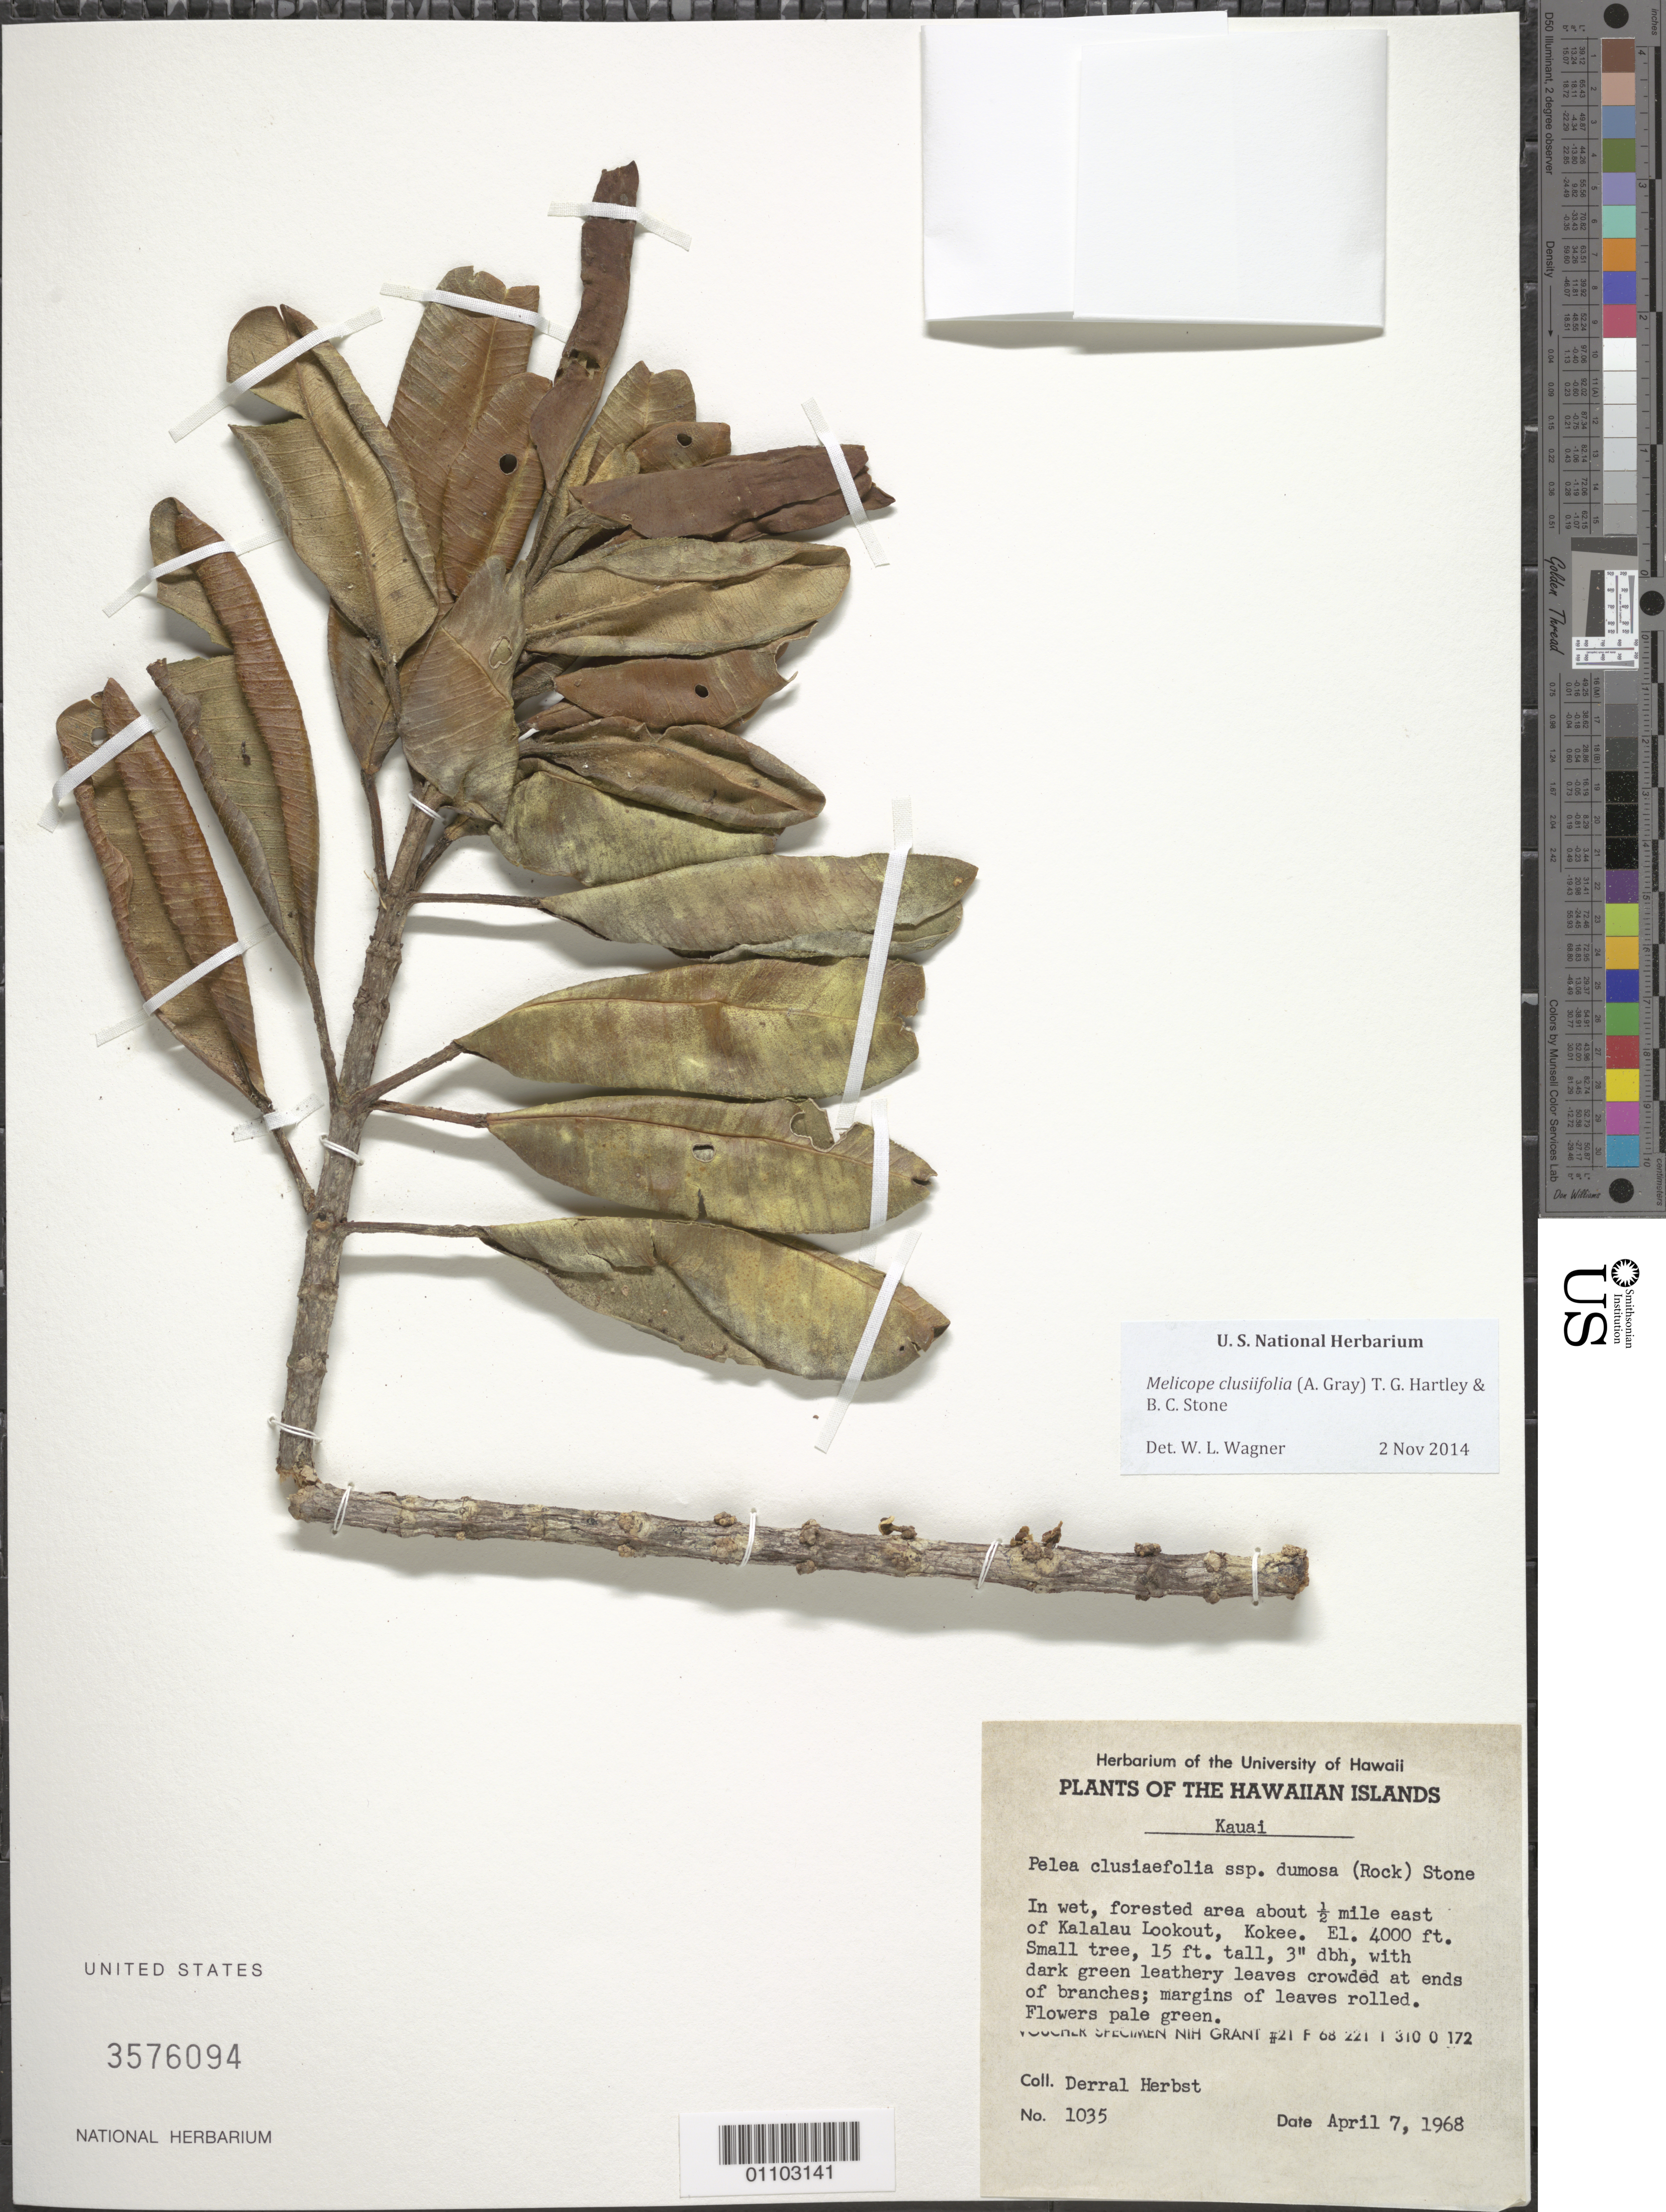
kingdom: Plantae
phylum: Tracheophyta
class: Magnoliopsida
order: Sapindales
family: Rutaceae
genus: Melicope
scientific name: Melicope clusiifolia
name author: (A. Gray) T.G. Hartley & B.C. Stone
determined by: Wagner, W. L., (BOT), Smithsonian Institution - National Museum of Natural History (UNITED STATES)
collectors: D. R. Herbst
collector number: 1035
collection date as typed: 7 Apr 1968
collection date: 1968-04-07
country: United States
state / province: Hawaii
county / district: Kauai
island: Kaua'i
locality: About 1/2 mile east of Kalalau Lookout, Kokee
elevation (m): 1219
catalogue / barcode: US 3576094